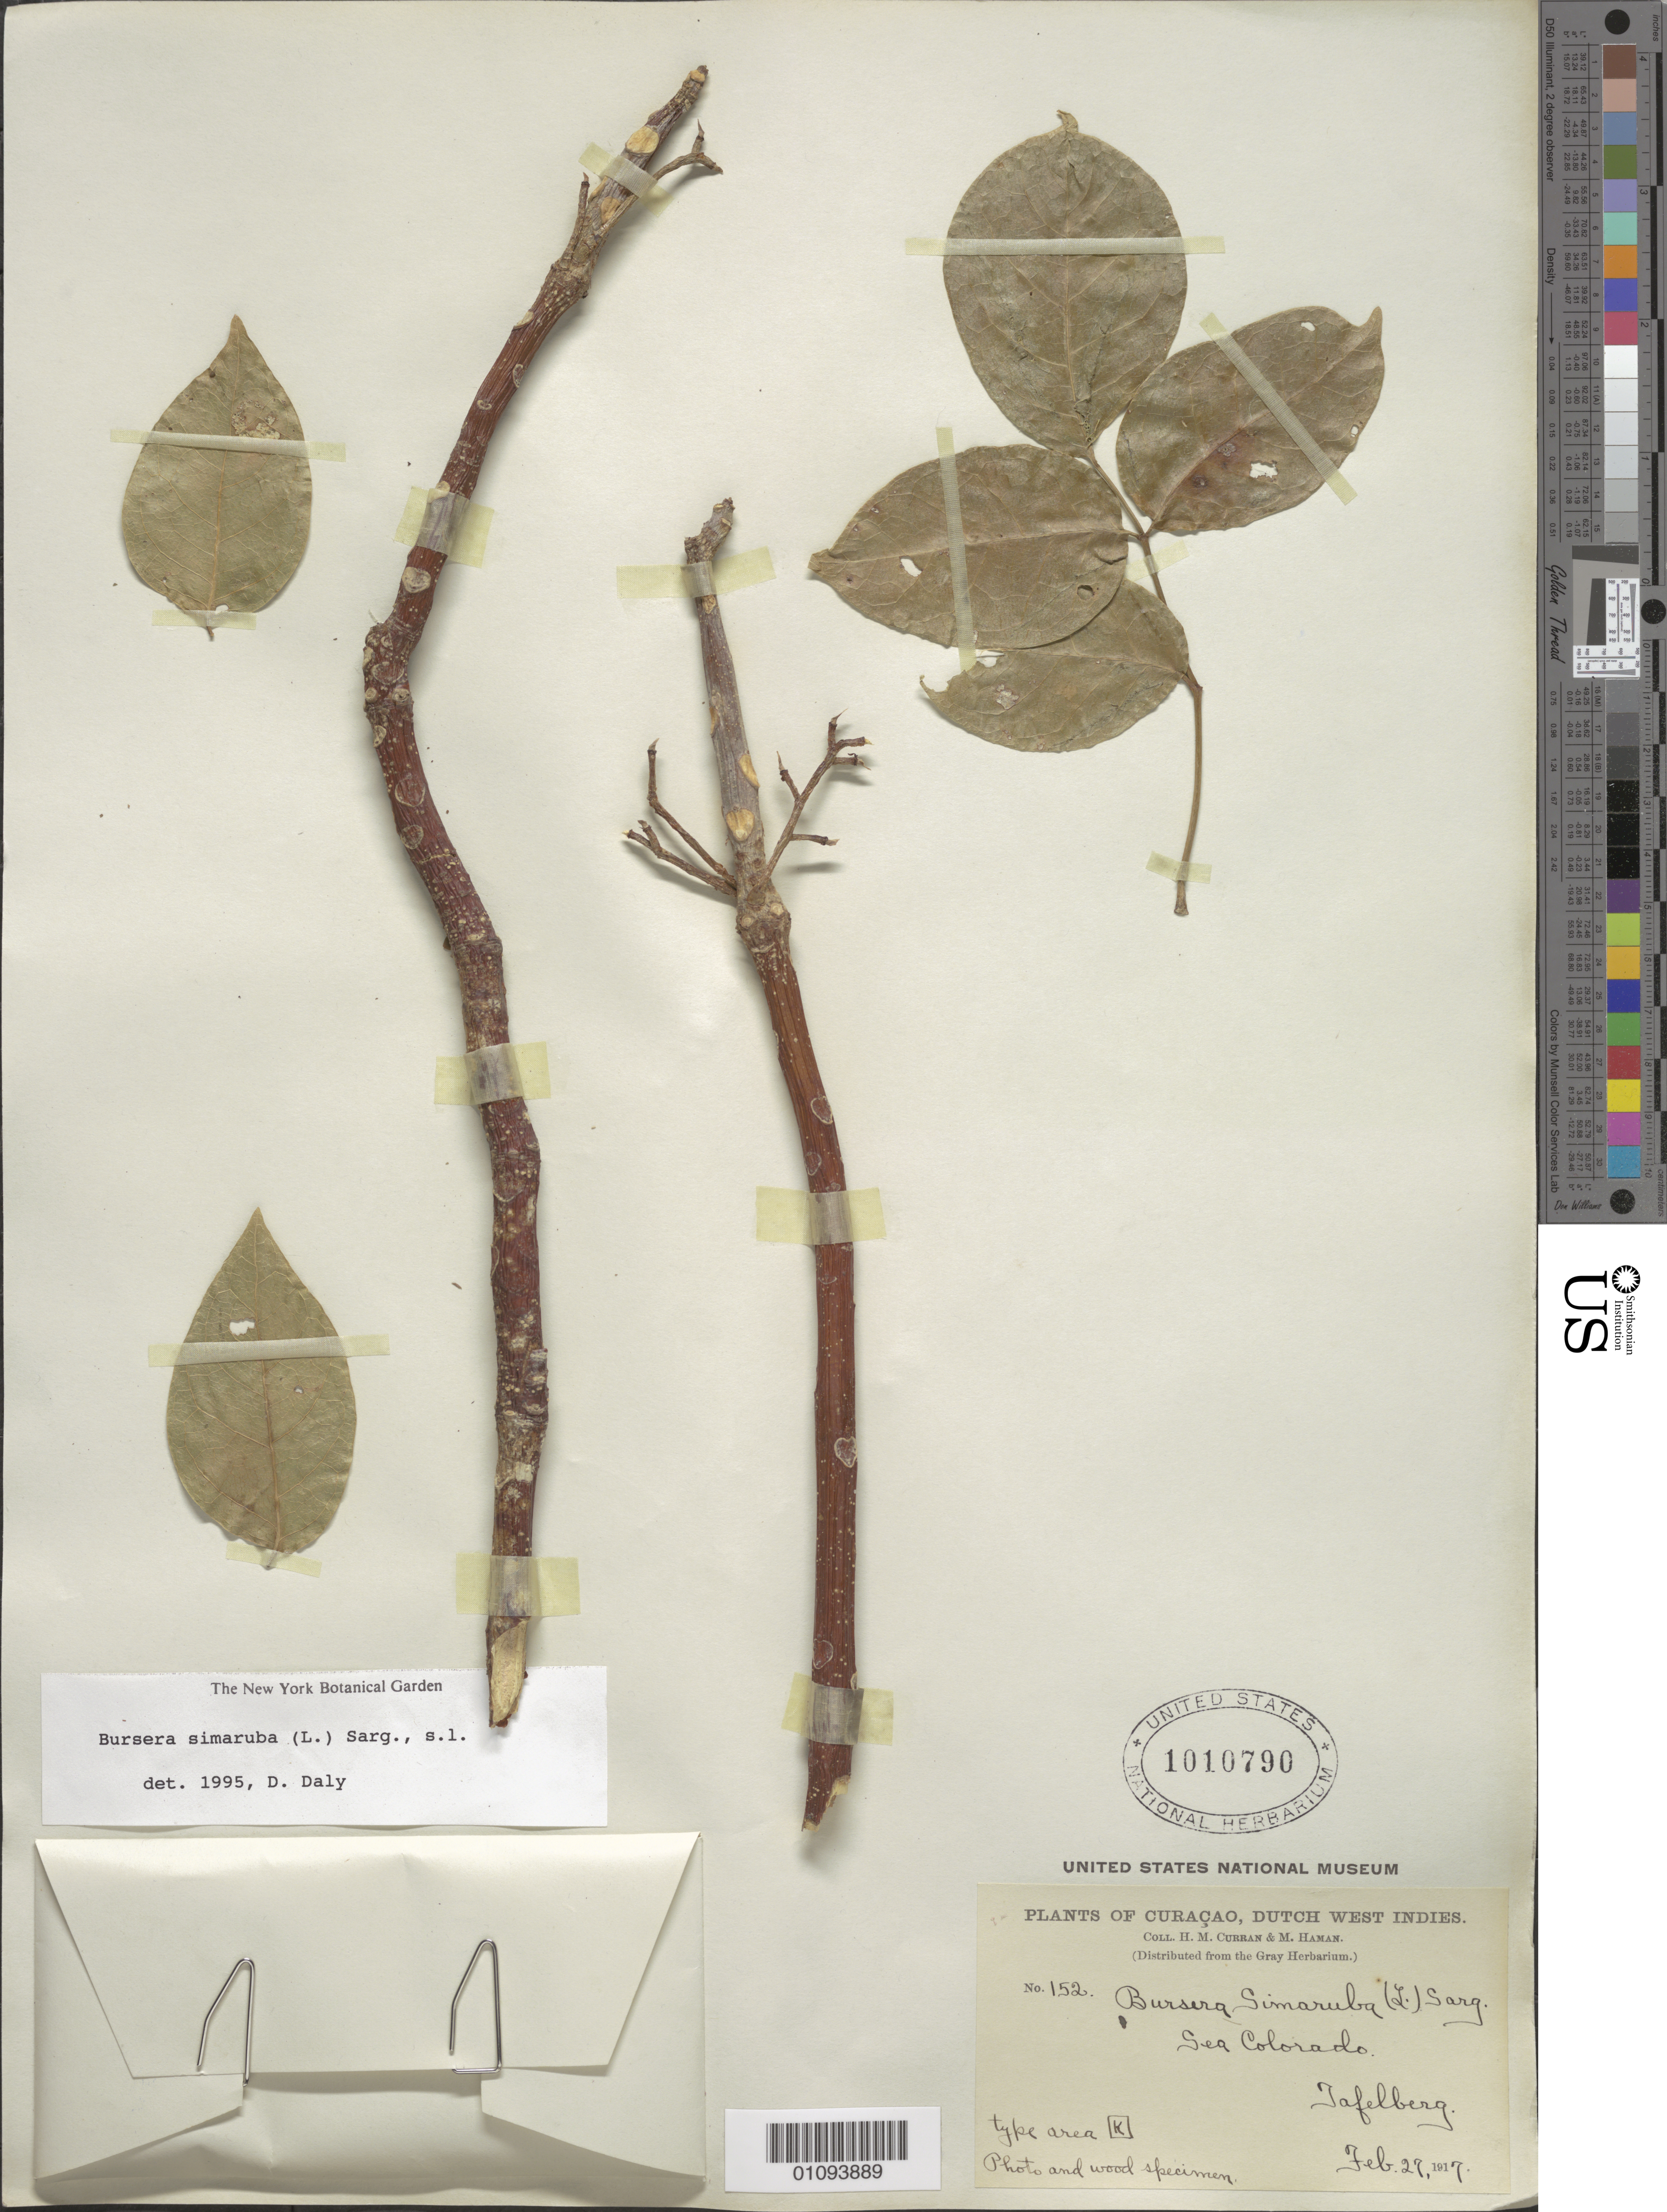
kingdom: Plantae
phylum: Tracheophyta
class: Magnoliopsida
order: Sapindales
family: Burseraceae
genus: Bursera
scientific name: Bursera simaruba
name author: (L.) Sarg.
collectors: H. M. Curran & M. Haman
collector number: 152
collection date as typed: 27 Feb 1917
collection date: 1917-02-27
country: Curaçao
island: Curaçao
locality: Tafelberg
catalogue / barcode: US 1010790